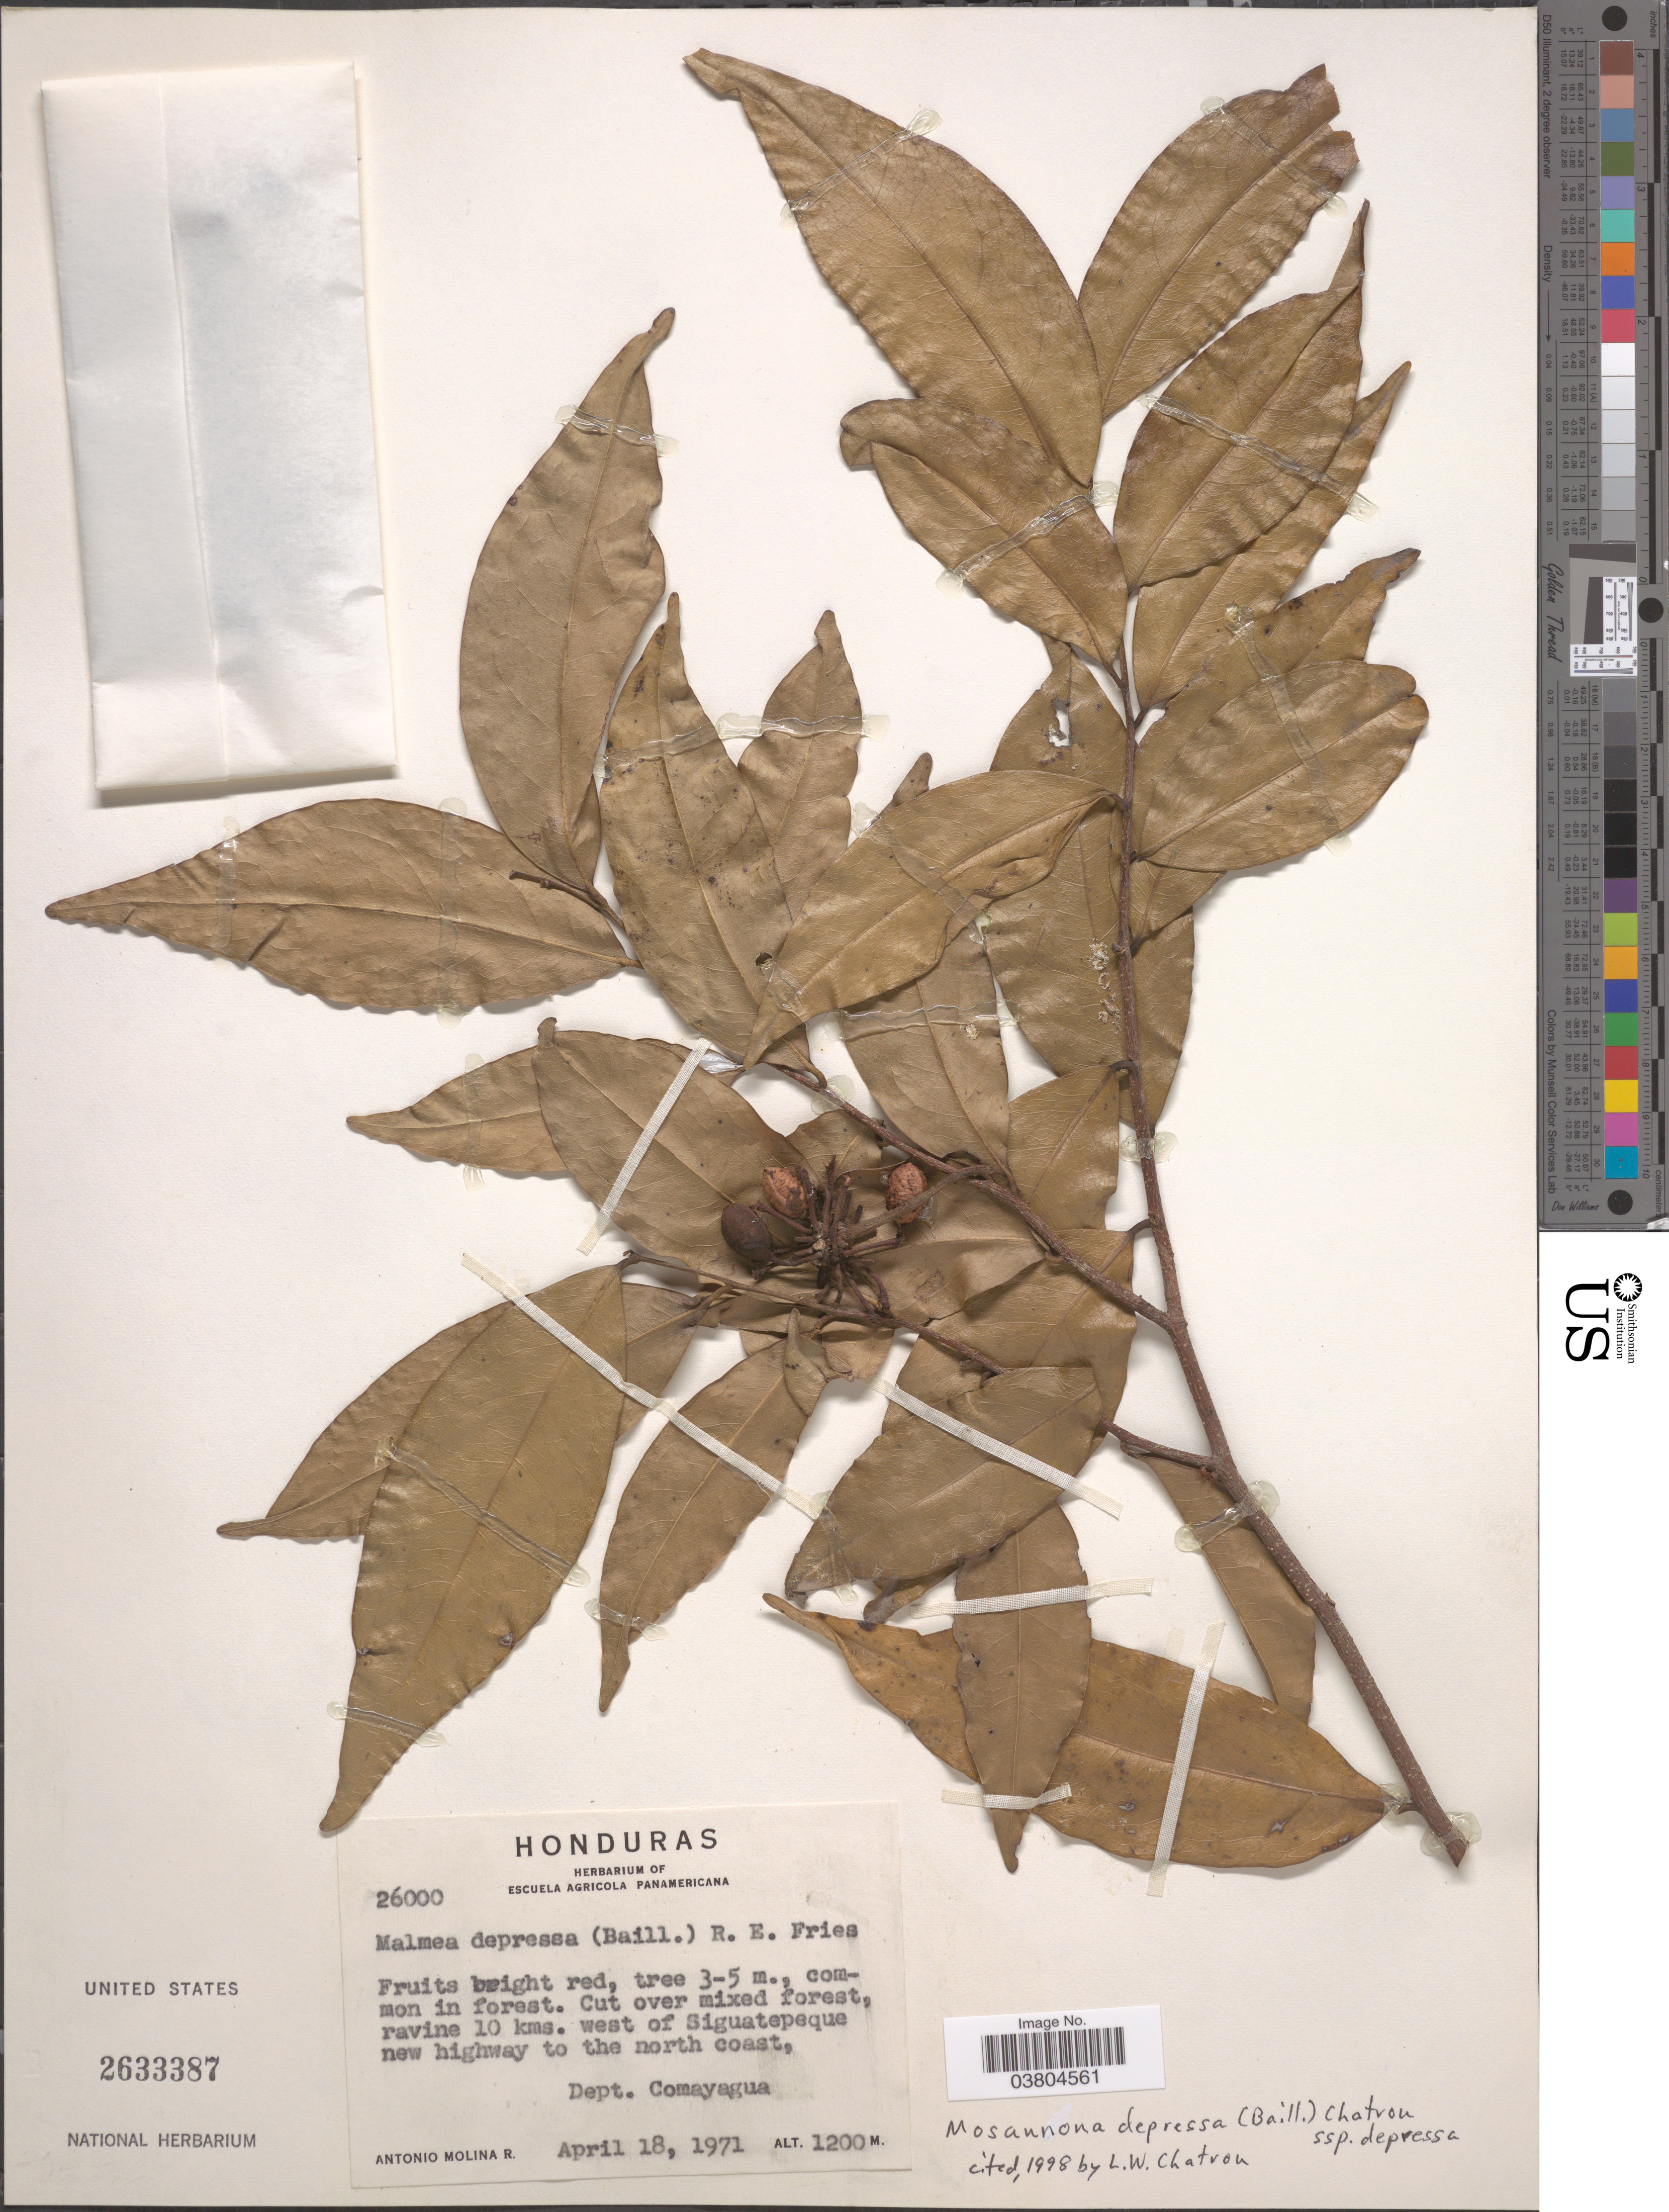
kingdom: Plantae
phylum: Tracheophyta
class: Magnoliopsida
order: Magnoliales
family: Annonaceae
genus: Mosannona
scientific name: Mosannona depressa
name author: (Baill.) Chatrou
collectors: A. Molina R.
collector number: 26000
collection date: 1971-04-18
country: Honduras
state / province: Comayagua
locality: Cut over mixed forest, ravine 10 kms. west of Siguatepeque new highway to the north coast, Dept. Comayagua.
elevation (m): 1200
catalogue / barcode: US 2633387